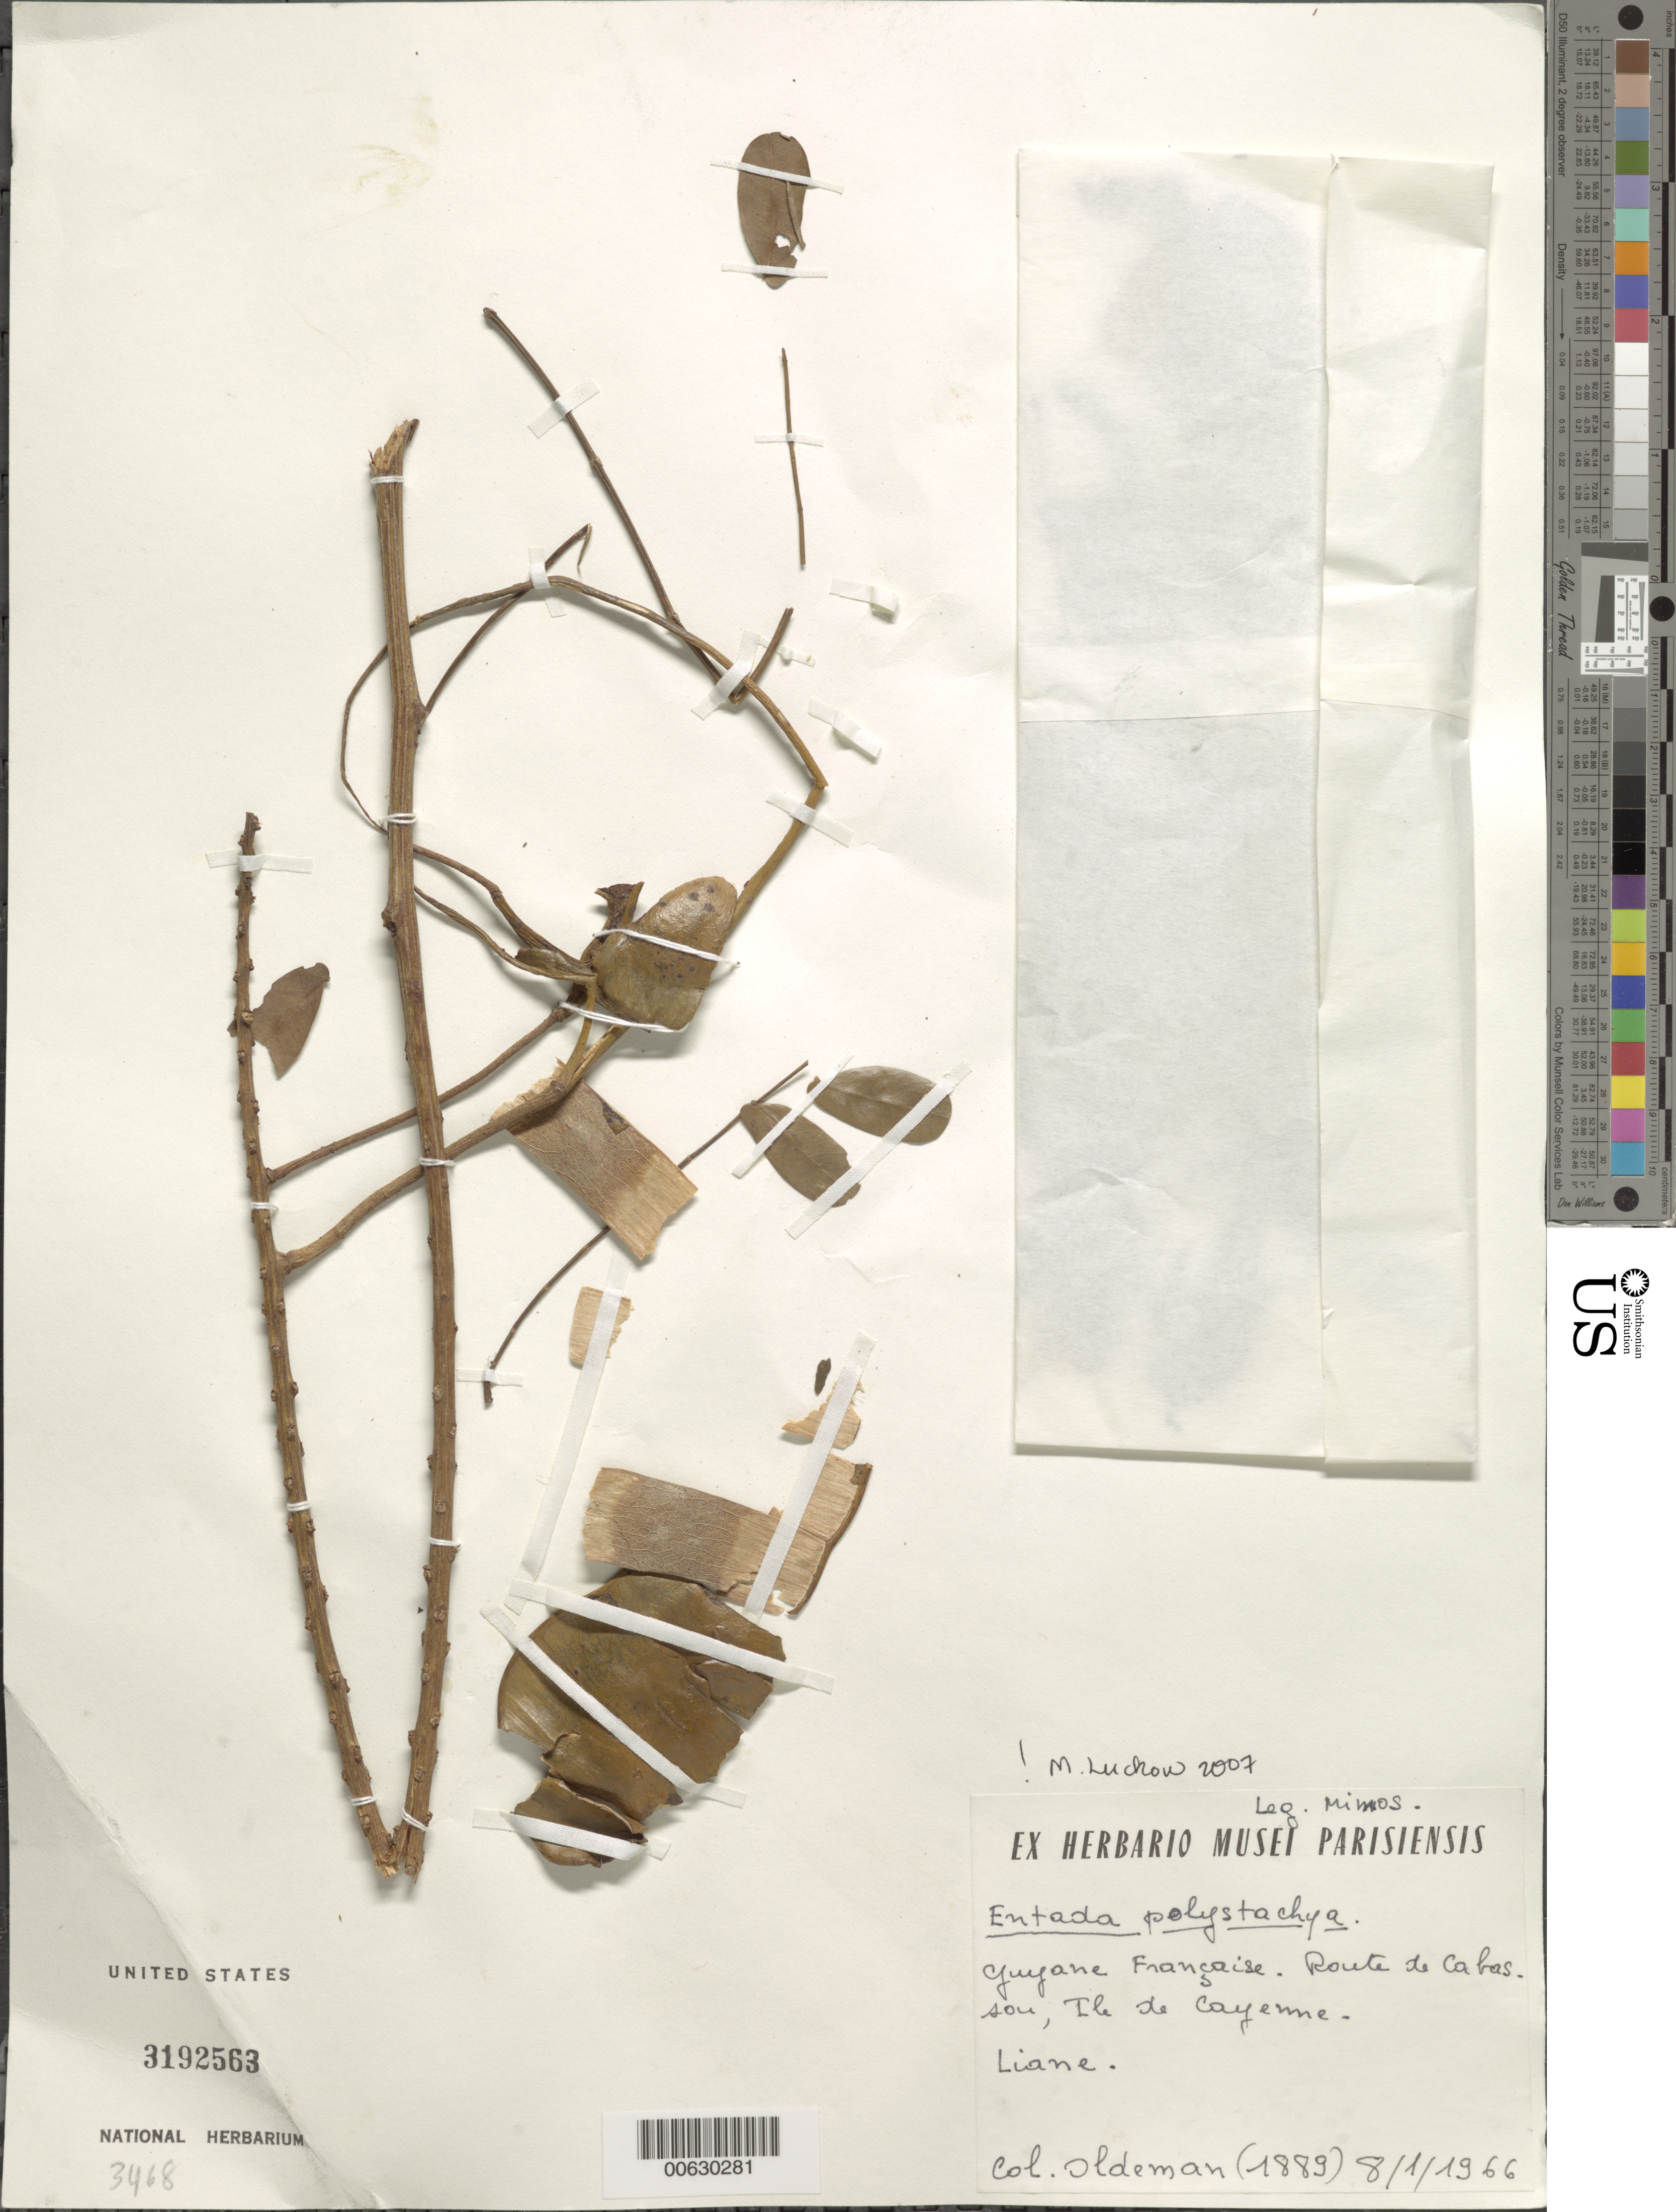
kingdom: Plantae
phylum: Tracheophyta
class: Magnoliopsida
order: Fabales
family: Fabaceae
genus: Entada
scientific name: Entada polystachya var. polystachya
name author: (L.) DC.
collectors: R. Oldeman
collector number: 1889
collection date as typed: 8-Jan-66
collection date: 1966-01-08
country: French Guiana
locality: Ile de Cayenne, route de Cabassou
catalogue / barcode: US 3192563